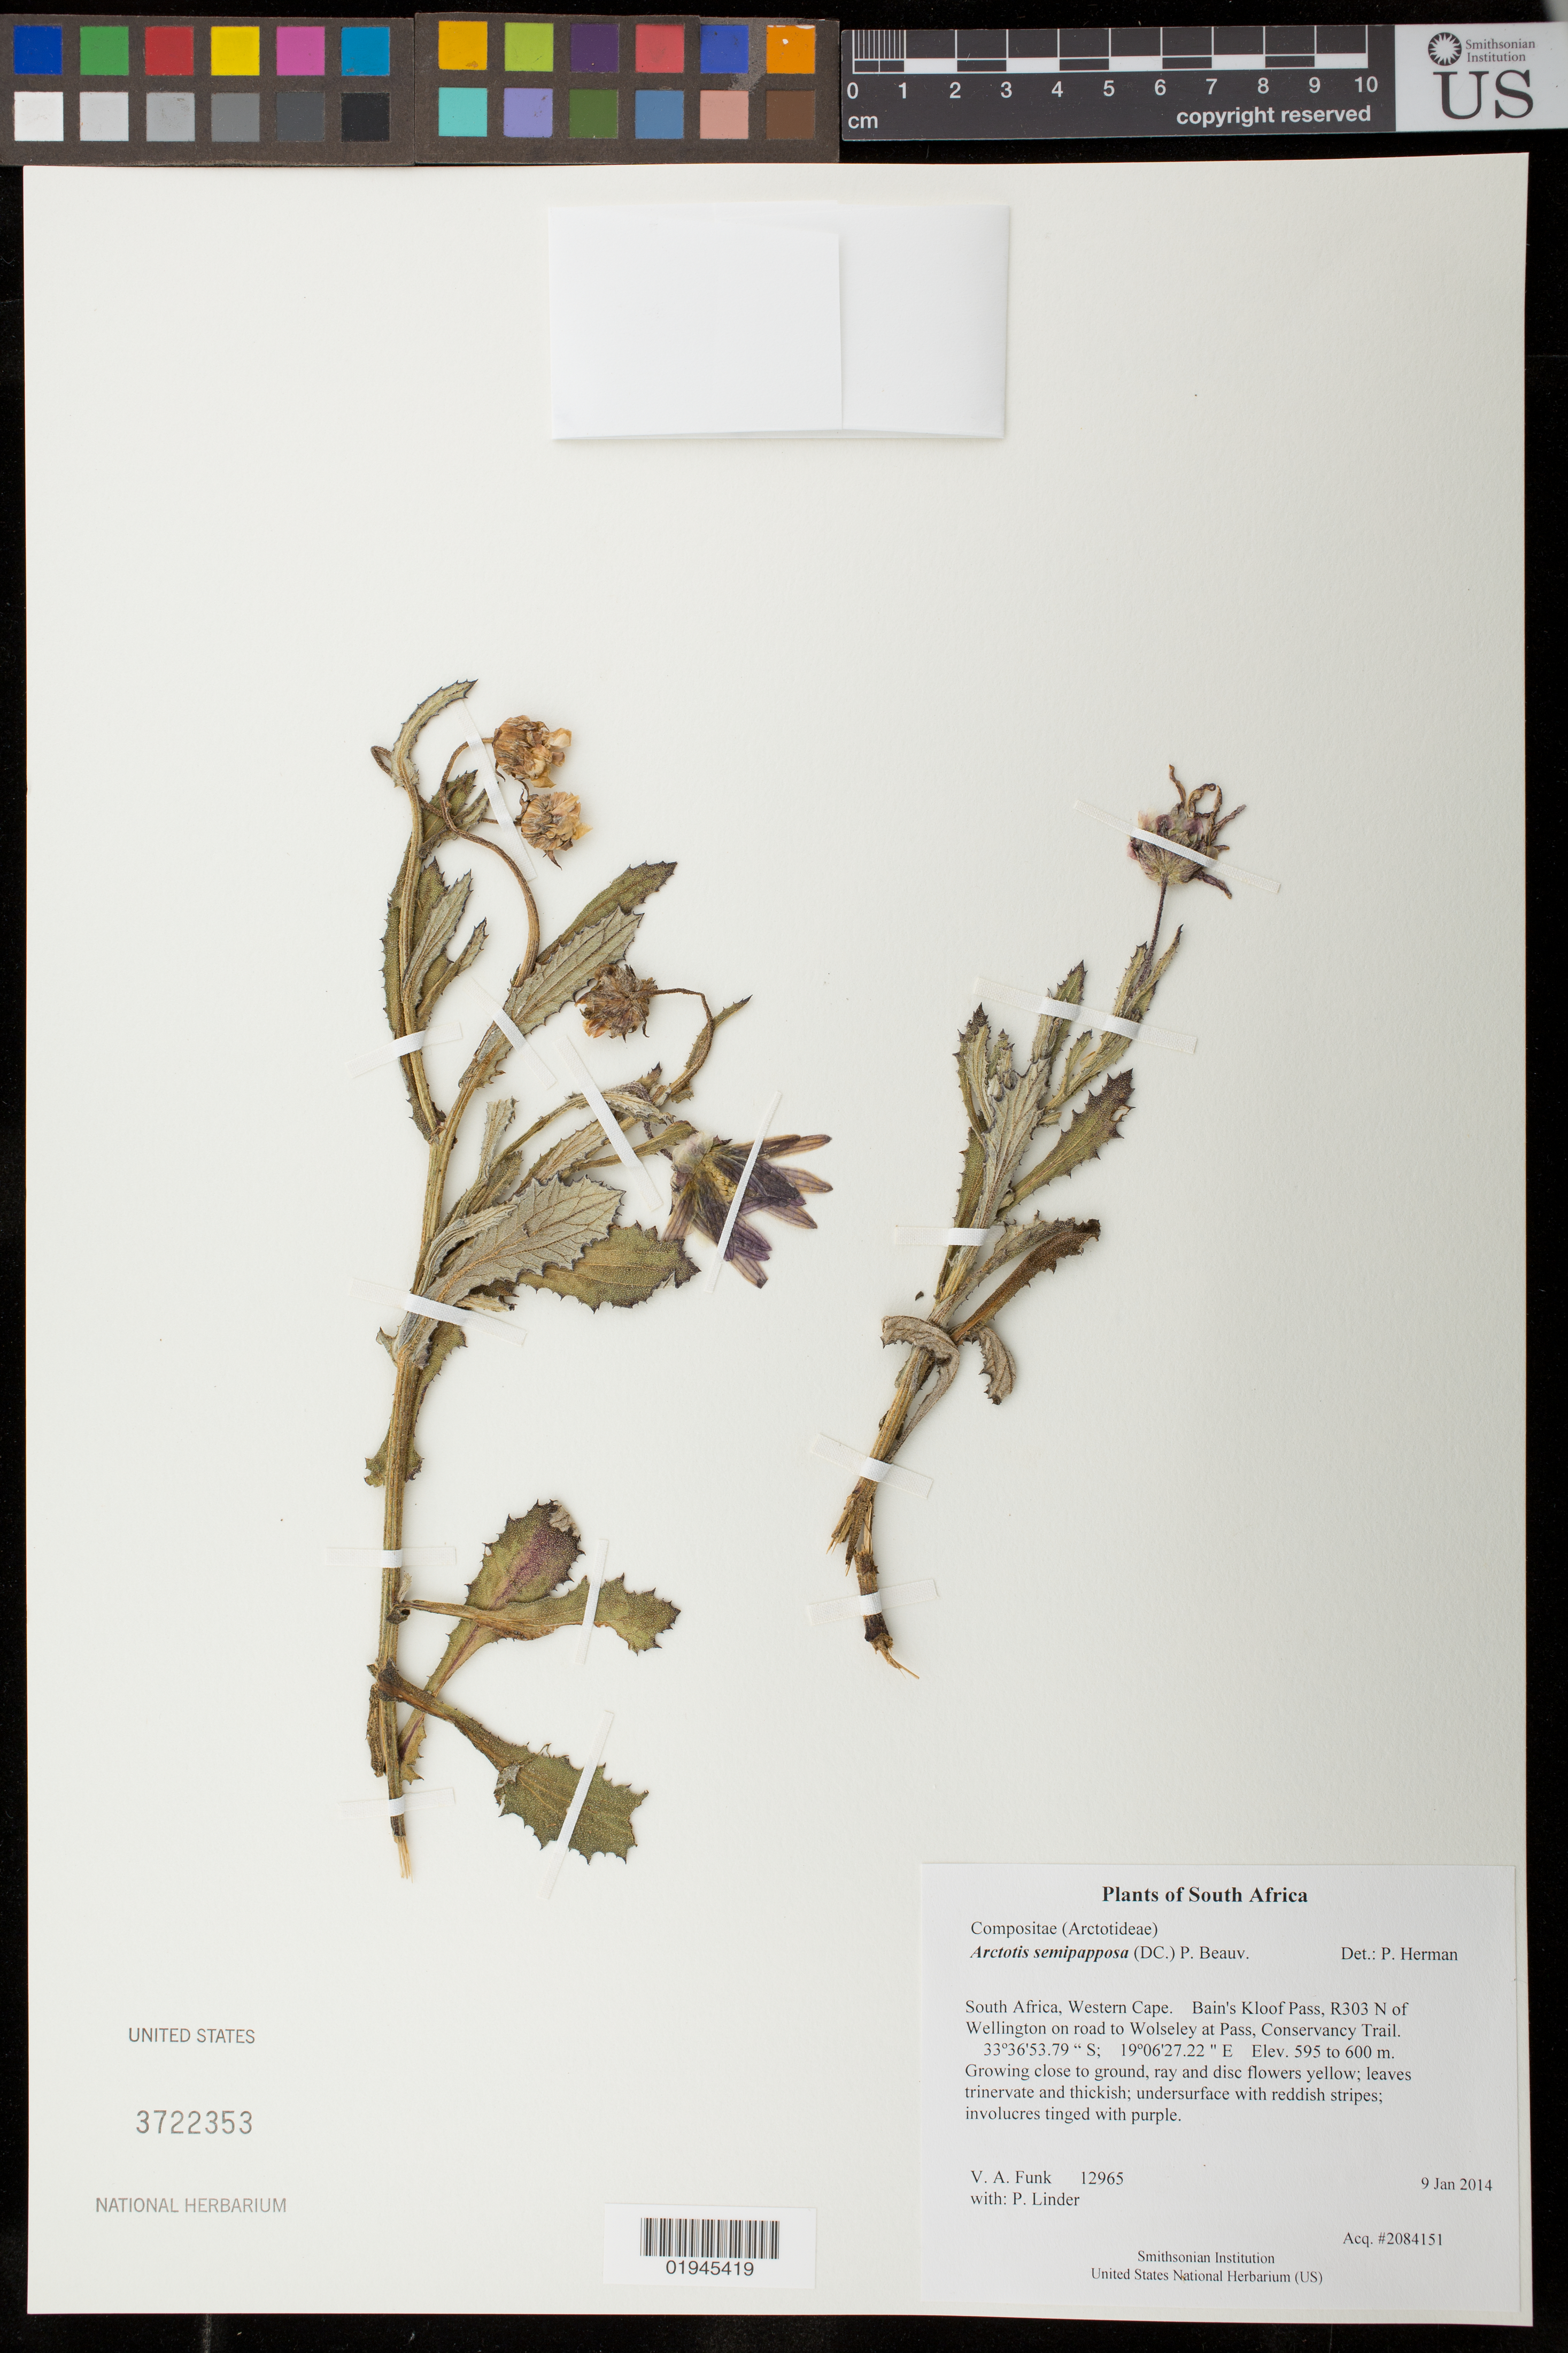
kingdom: Plantae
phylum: Tracheophyta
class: Magnoliopsida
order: Asterales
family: Asteraceae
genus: Arctotis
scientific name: Arctotis semipapposa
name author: (DC.) P. Beauv.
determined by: Herman, P.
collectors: P. Linder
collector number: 12965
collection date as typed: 9 Jan 2014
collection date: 2014-01-09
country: South Africa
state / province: Western Cape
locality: Bain's Kloof Pass, R303 N of Wellington on road to Wolseley at Pass, Conservancy Trail.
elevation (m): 595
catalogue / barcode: US 3722353